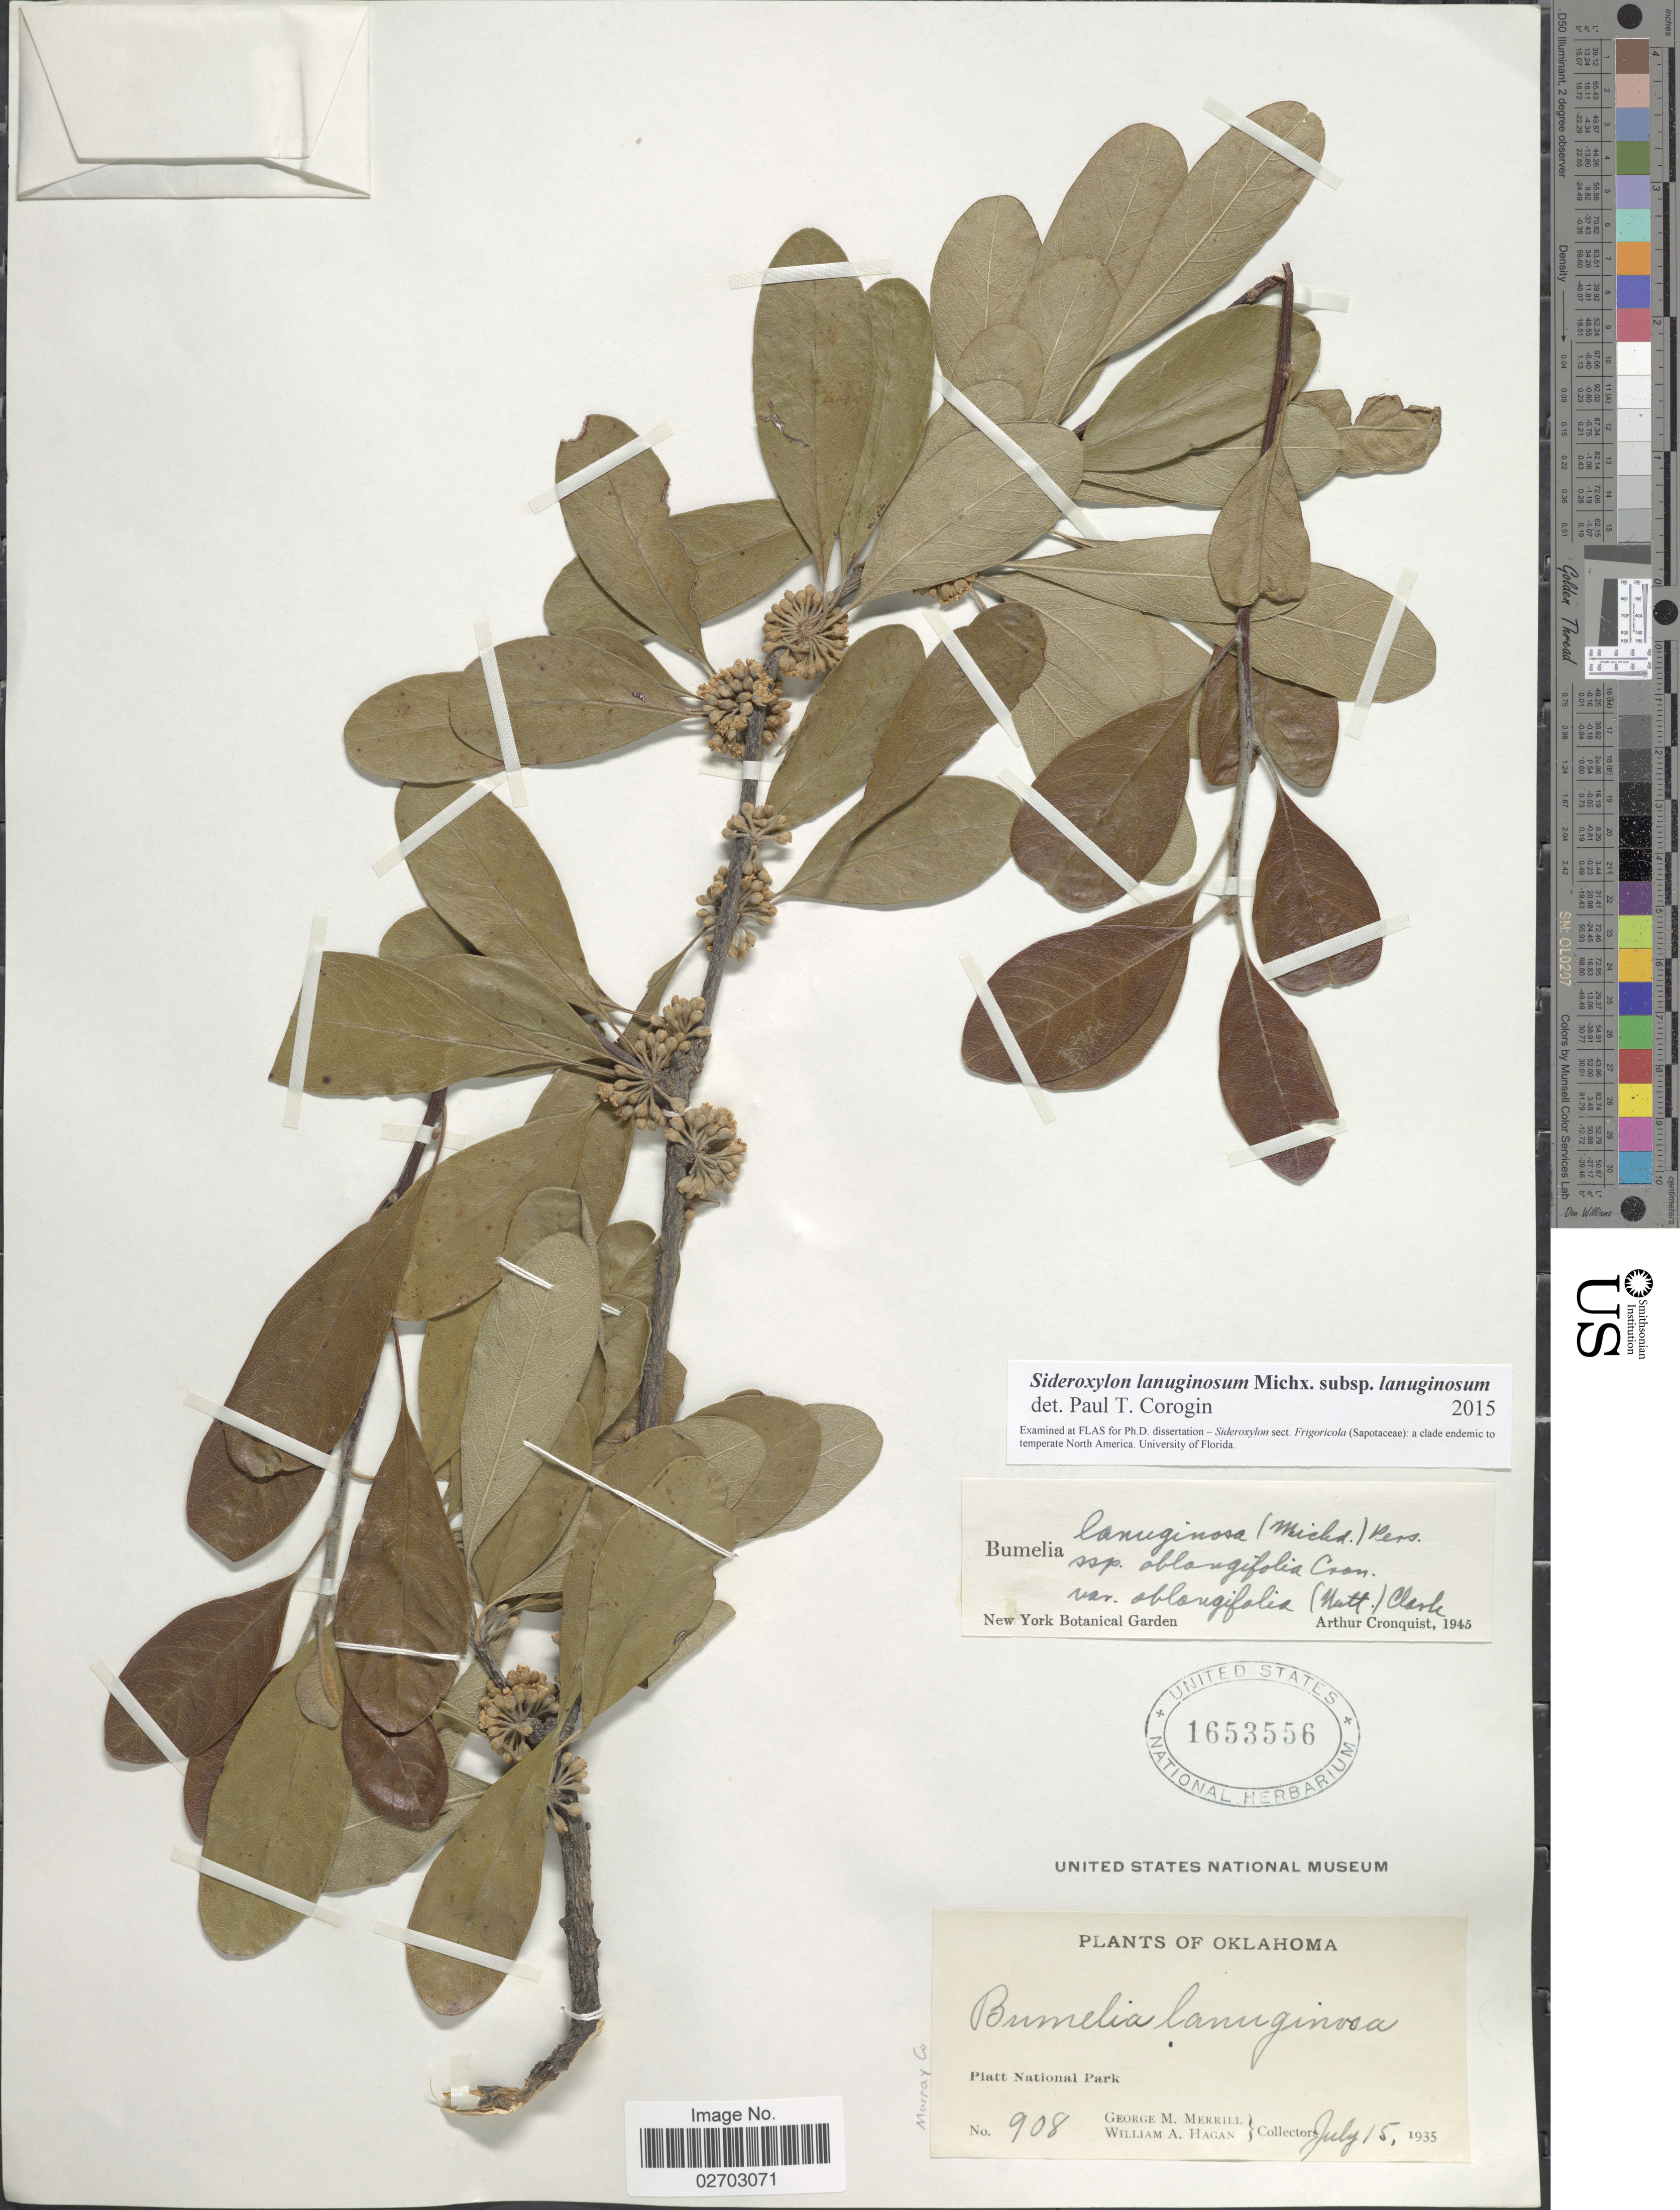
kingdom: Plantae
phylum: Tracheophyta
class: Magnoliopsida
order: Ericales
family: Sapotaceae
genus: Sideroxylon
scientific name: Sideroxylon lanuginosum subsp. lanuginosum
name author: Michx.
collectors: G. M. Merrill & W. Hagan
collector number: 908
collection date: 1935-07-15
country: United States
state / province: Oklahoma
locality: Platt National Park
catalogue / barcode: US 1653556